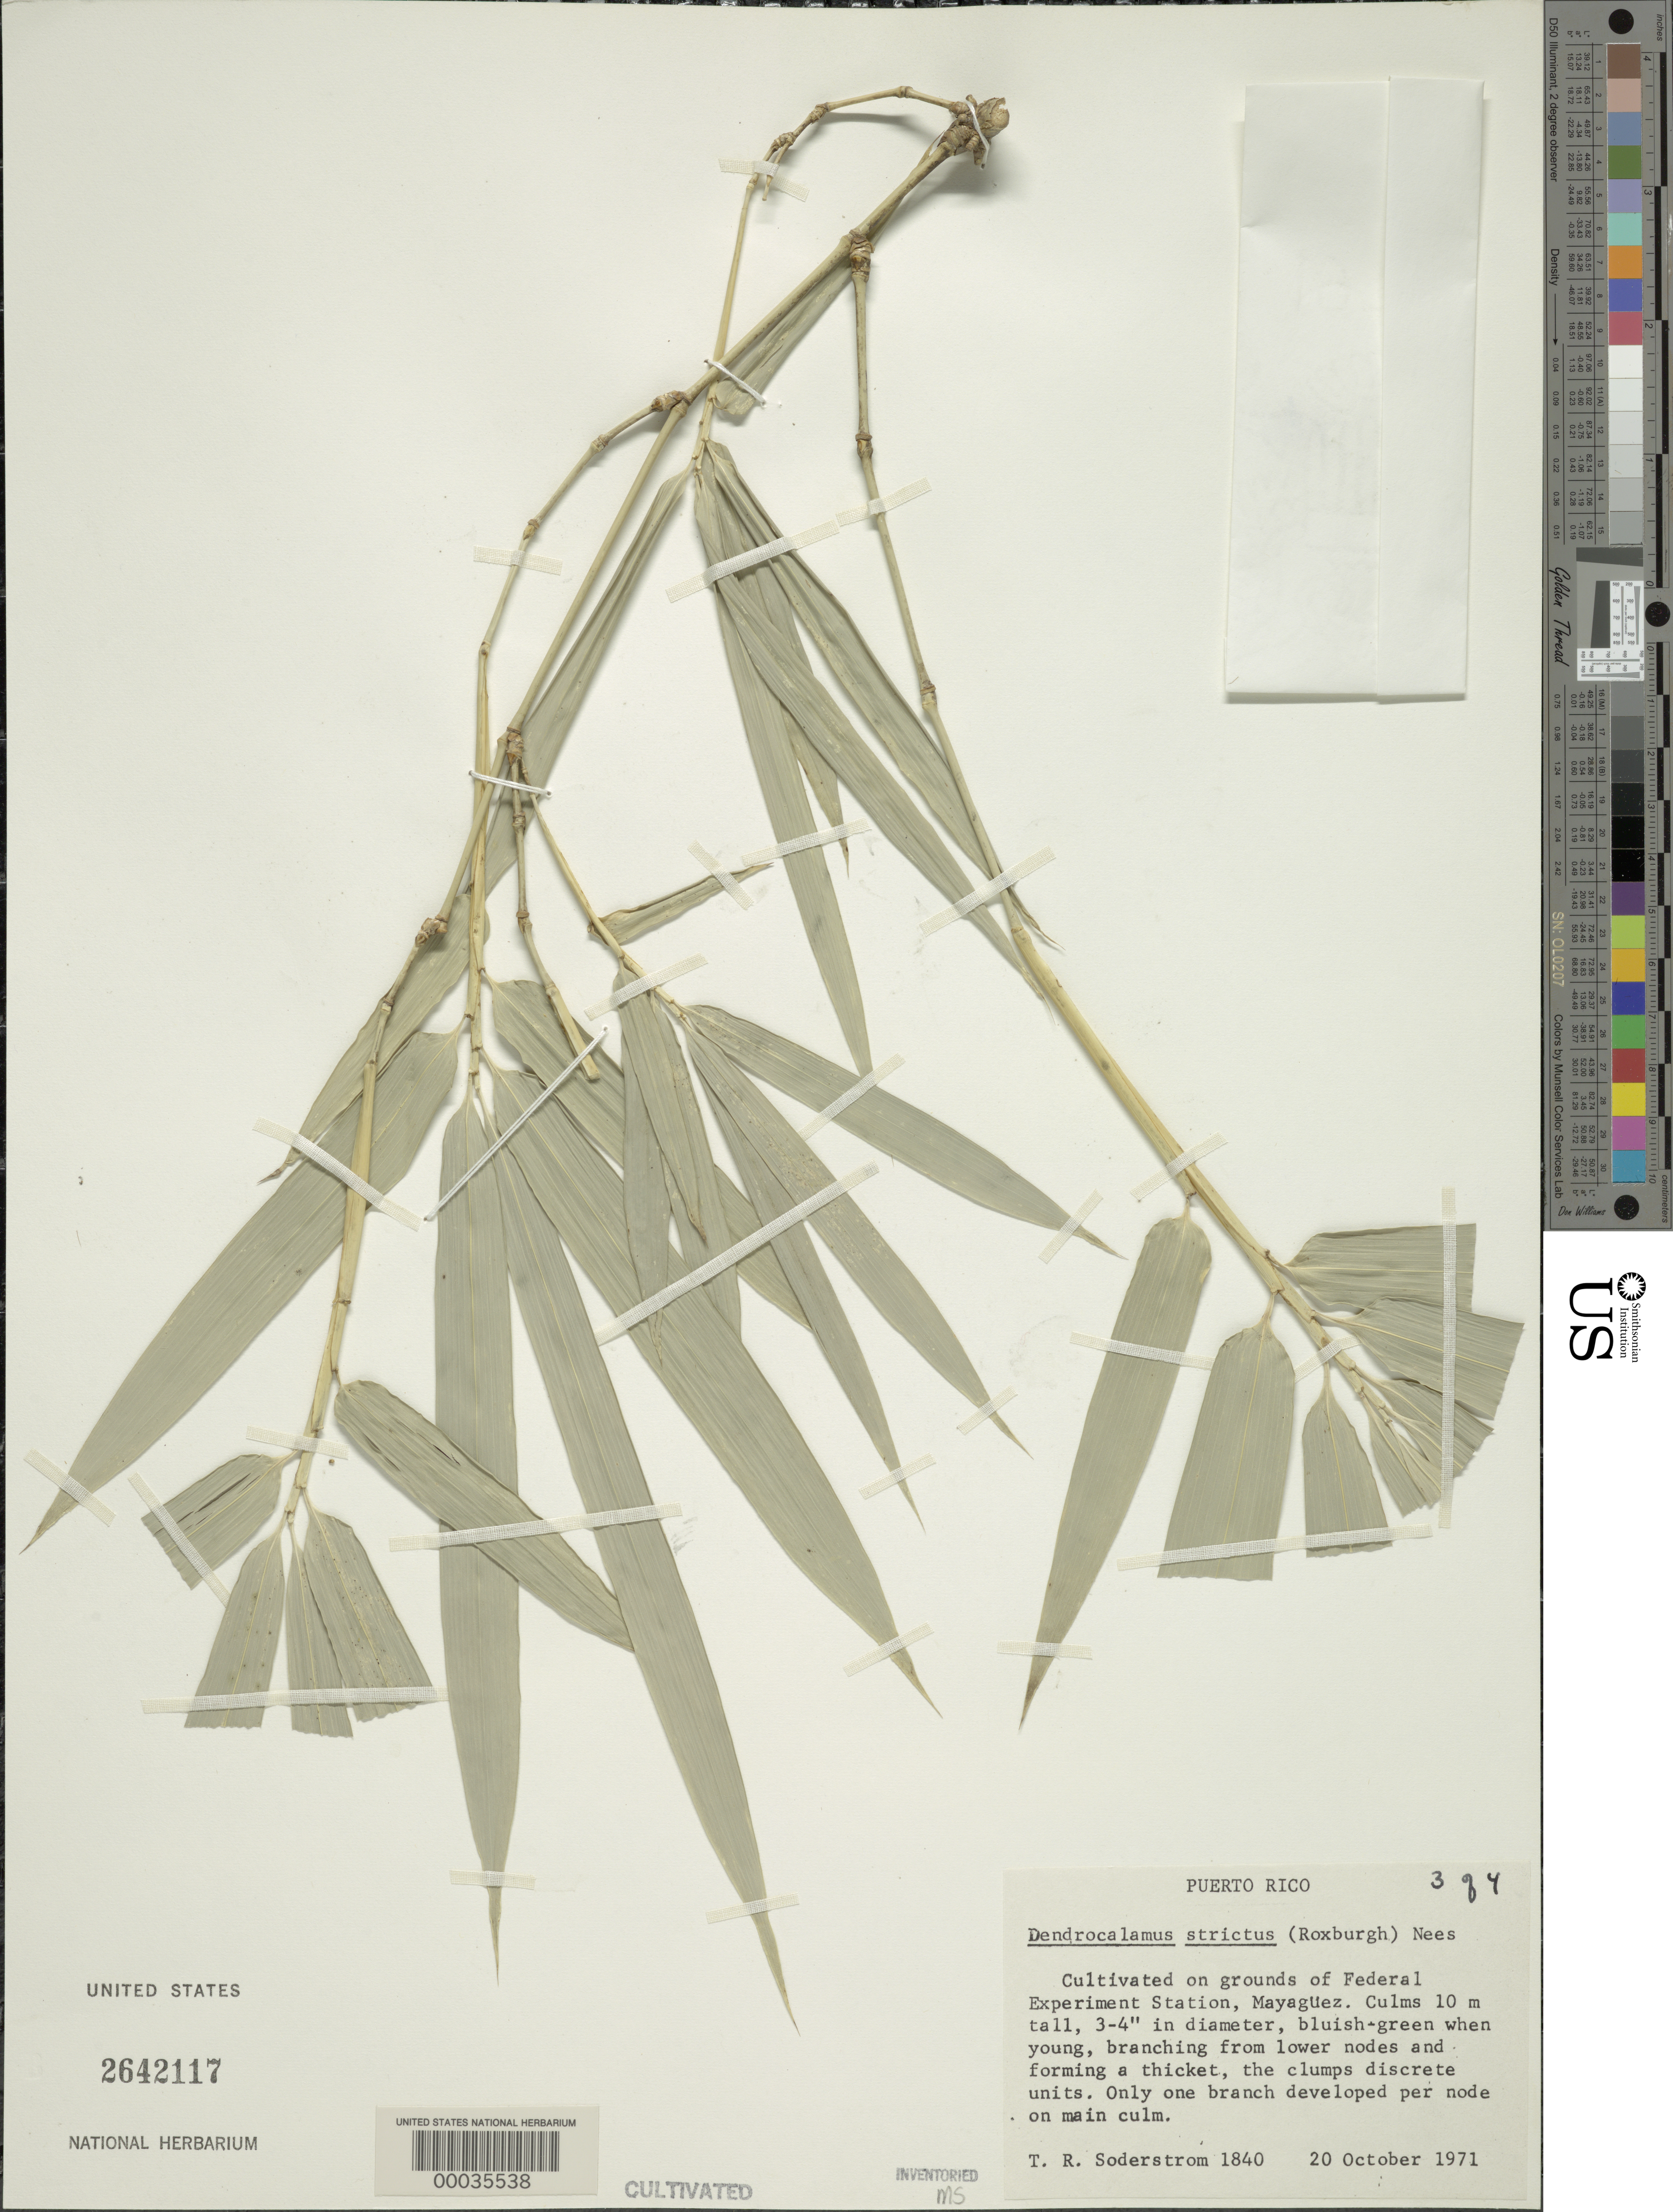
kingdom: Plantae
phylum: Tracheophyta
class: Liliopsida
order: Poales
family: Poaceae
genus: Dendrocalamus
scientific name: Dendrocalamus strictus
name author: (Roxb.) Nees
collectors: T. R. Soderstrom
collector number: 1840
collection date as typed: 20 Oct 1971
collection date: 1971-10-20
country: Puerto Rico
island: Greater Antilles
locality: Federal Experimental Station-Mayaguez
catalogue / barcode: US 2642117